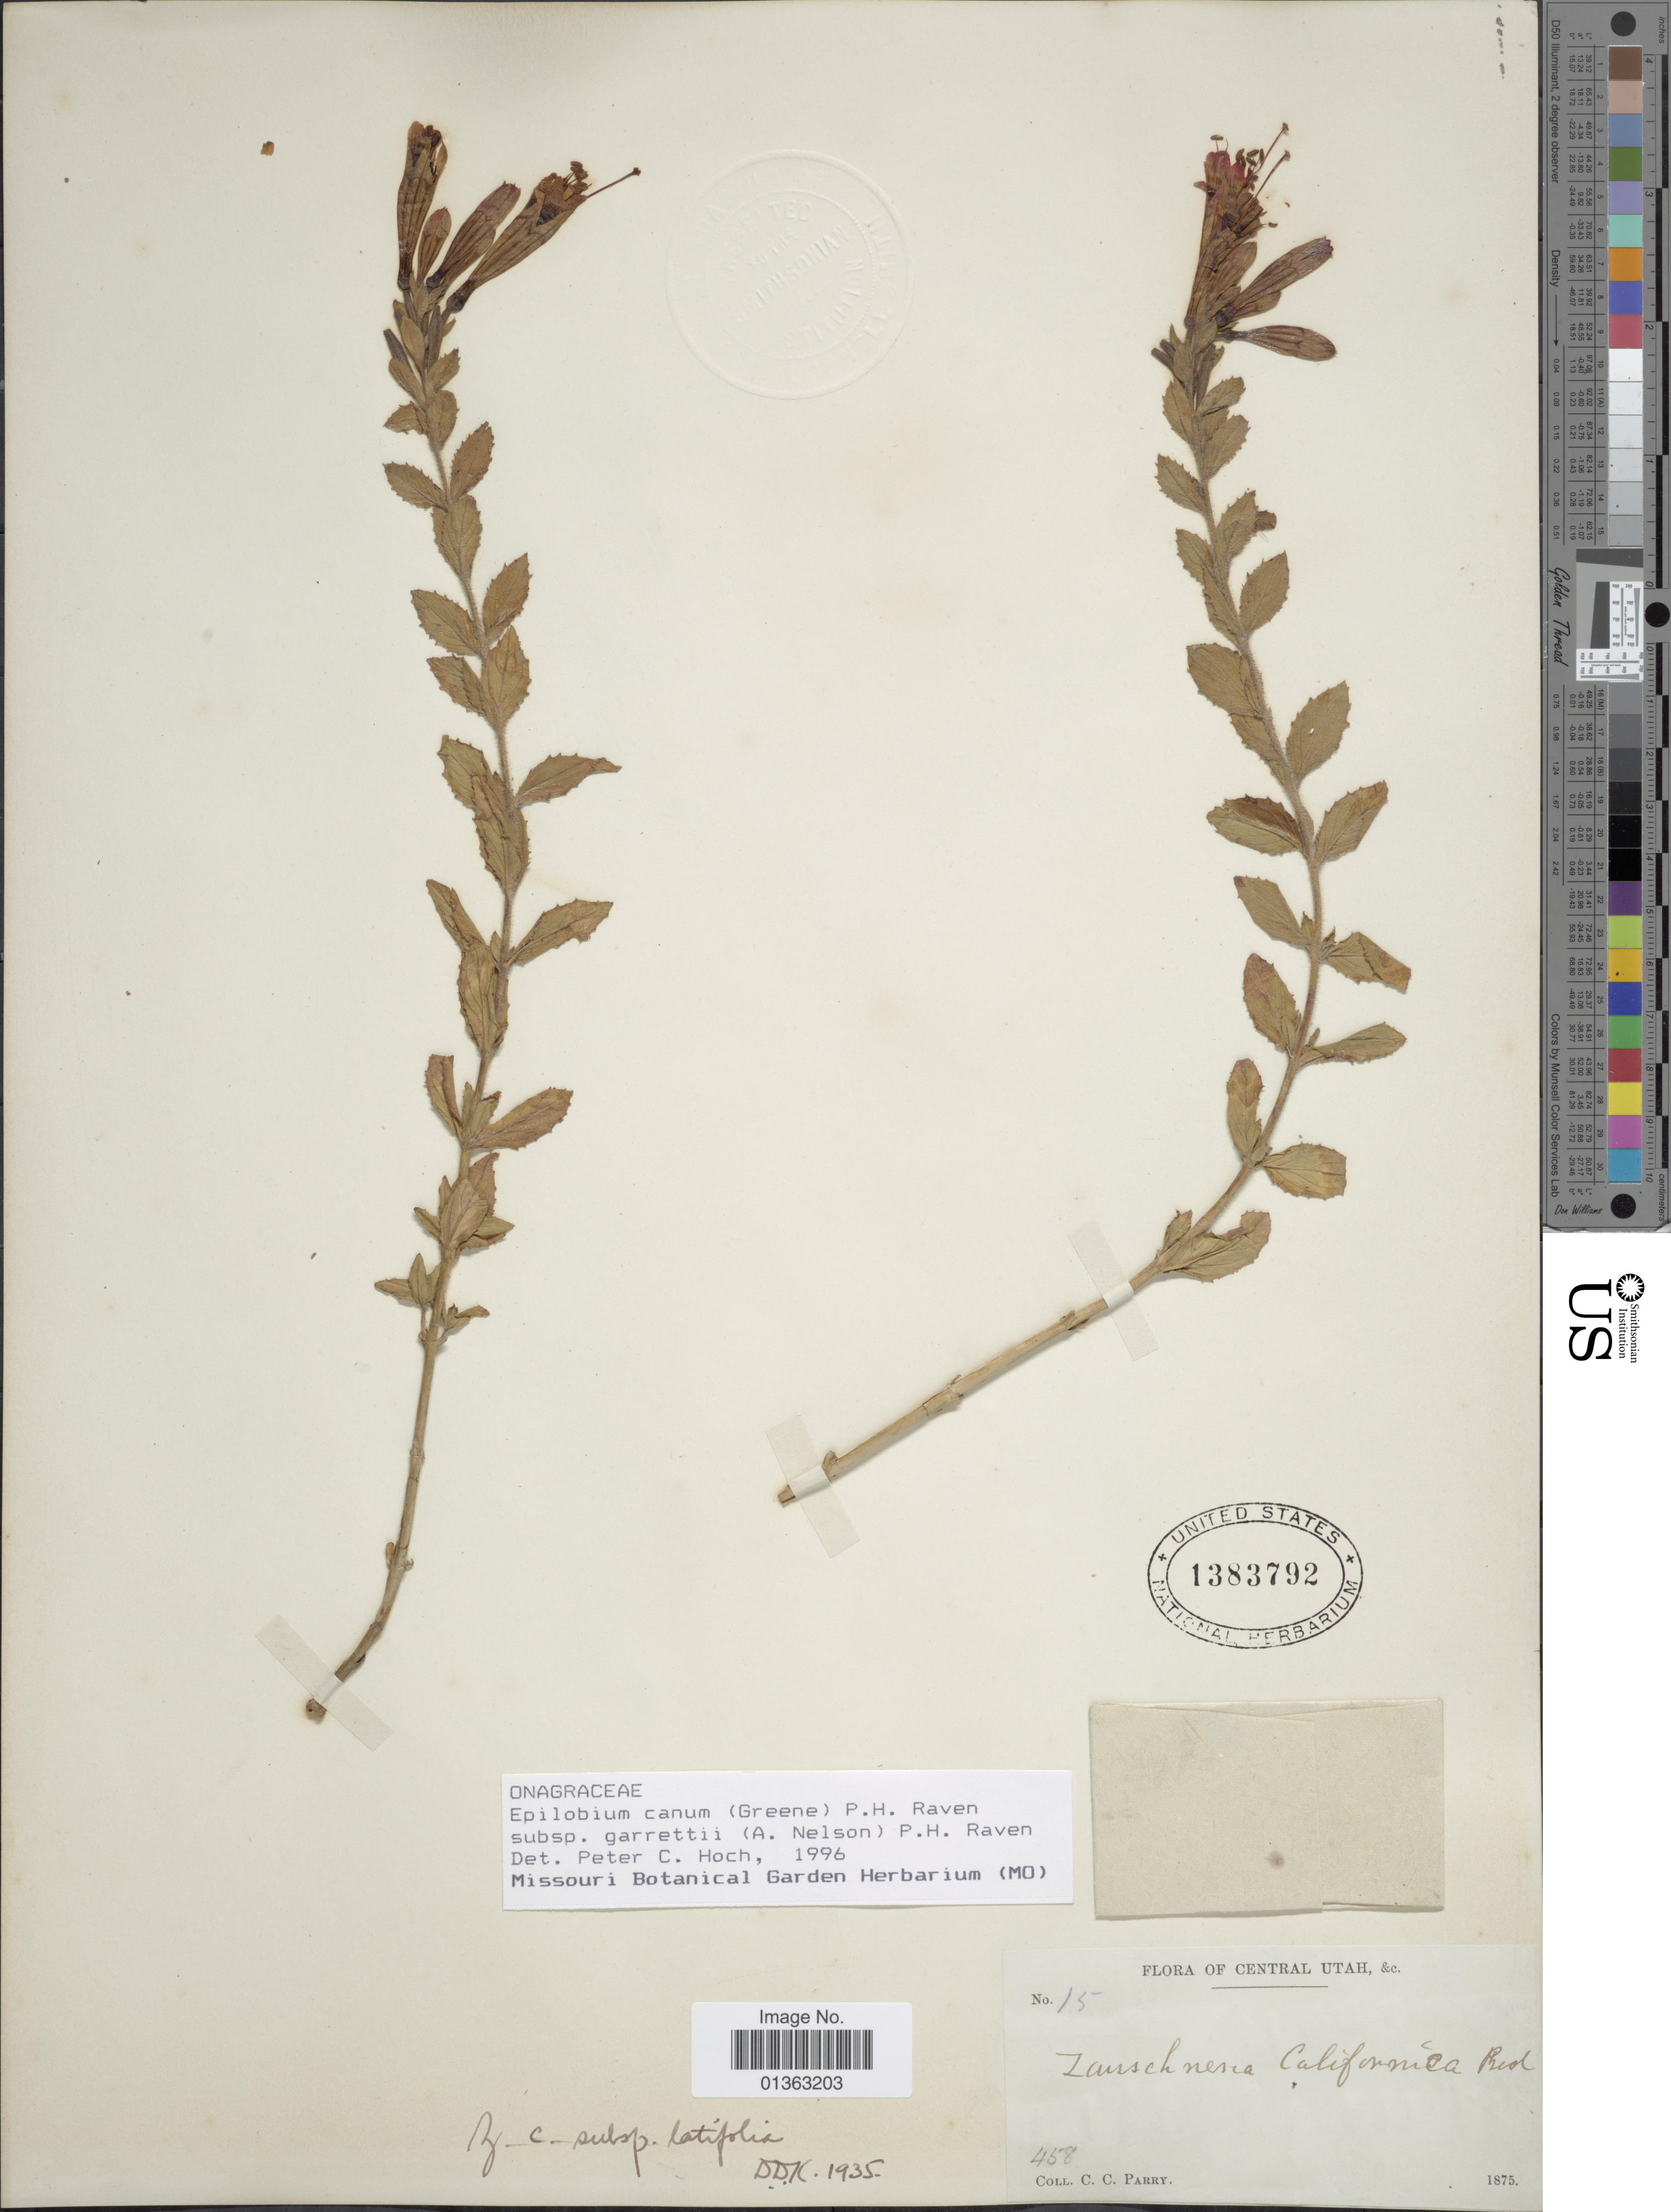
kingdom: Plantae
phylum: Tracheophyta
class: Magnoliopsida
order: Myrtales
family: Onagraceae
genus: Epilobium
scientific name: Epilobium canum subsp. garrettii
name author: (A. Nelson) P.H. Raven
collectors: C. C. Parry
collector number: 458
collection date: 1875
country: United States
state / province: Utah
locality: Central Utah.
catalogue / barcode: US 1383792